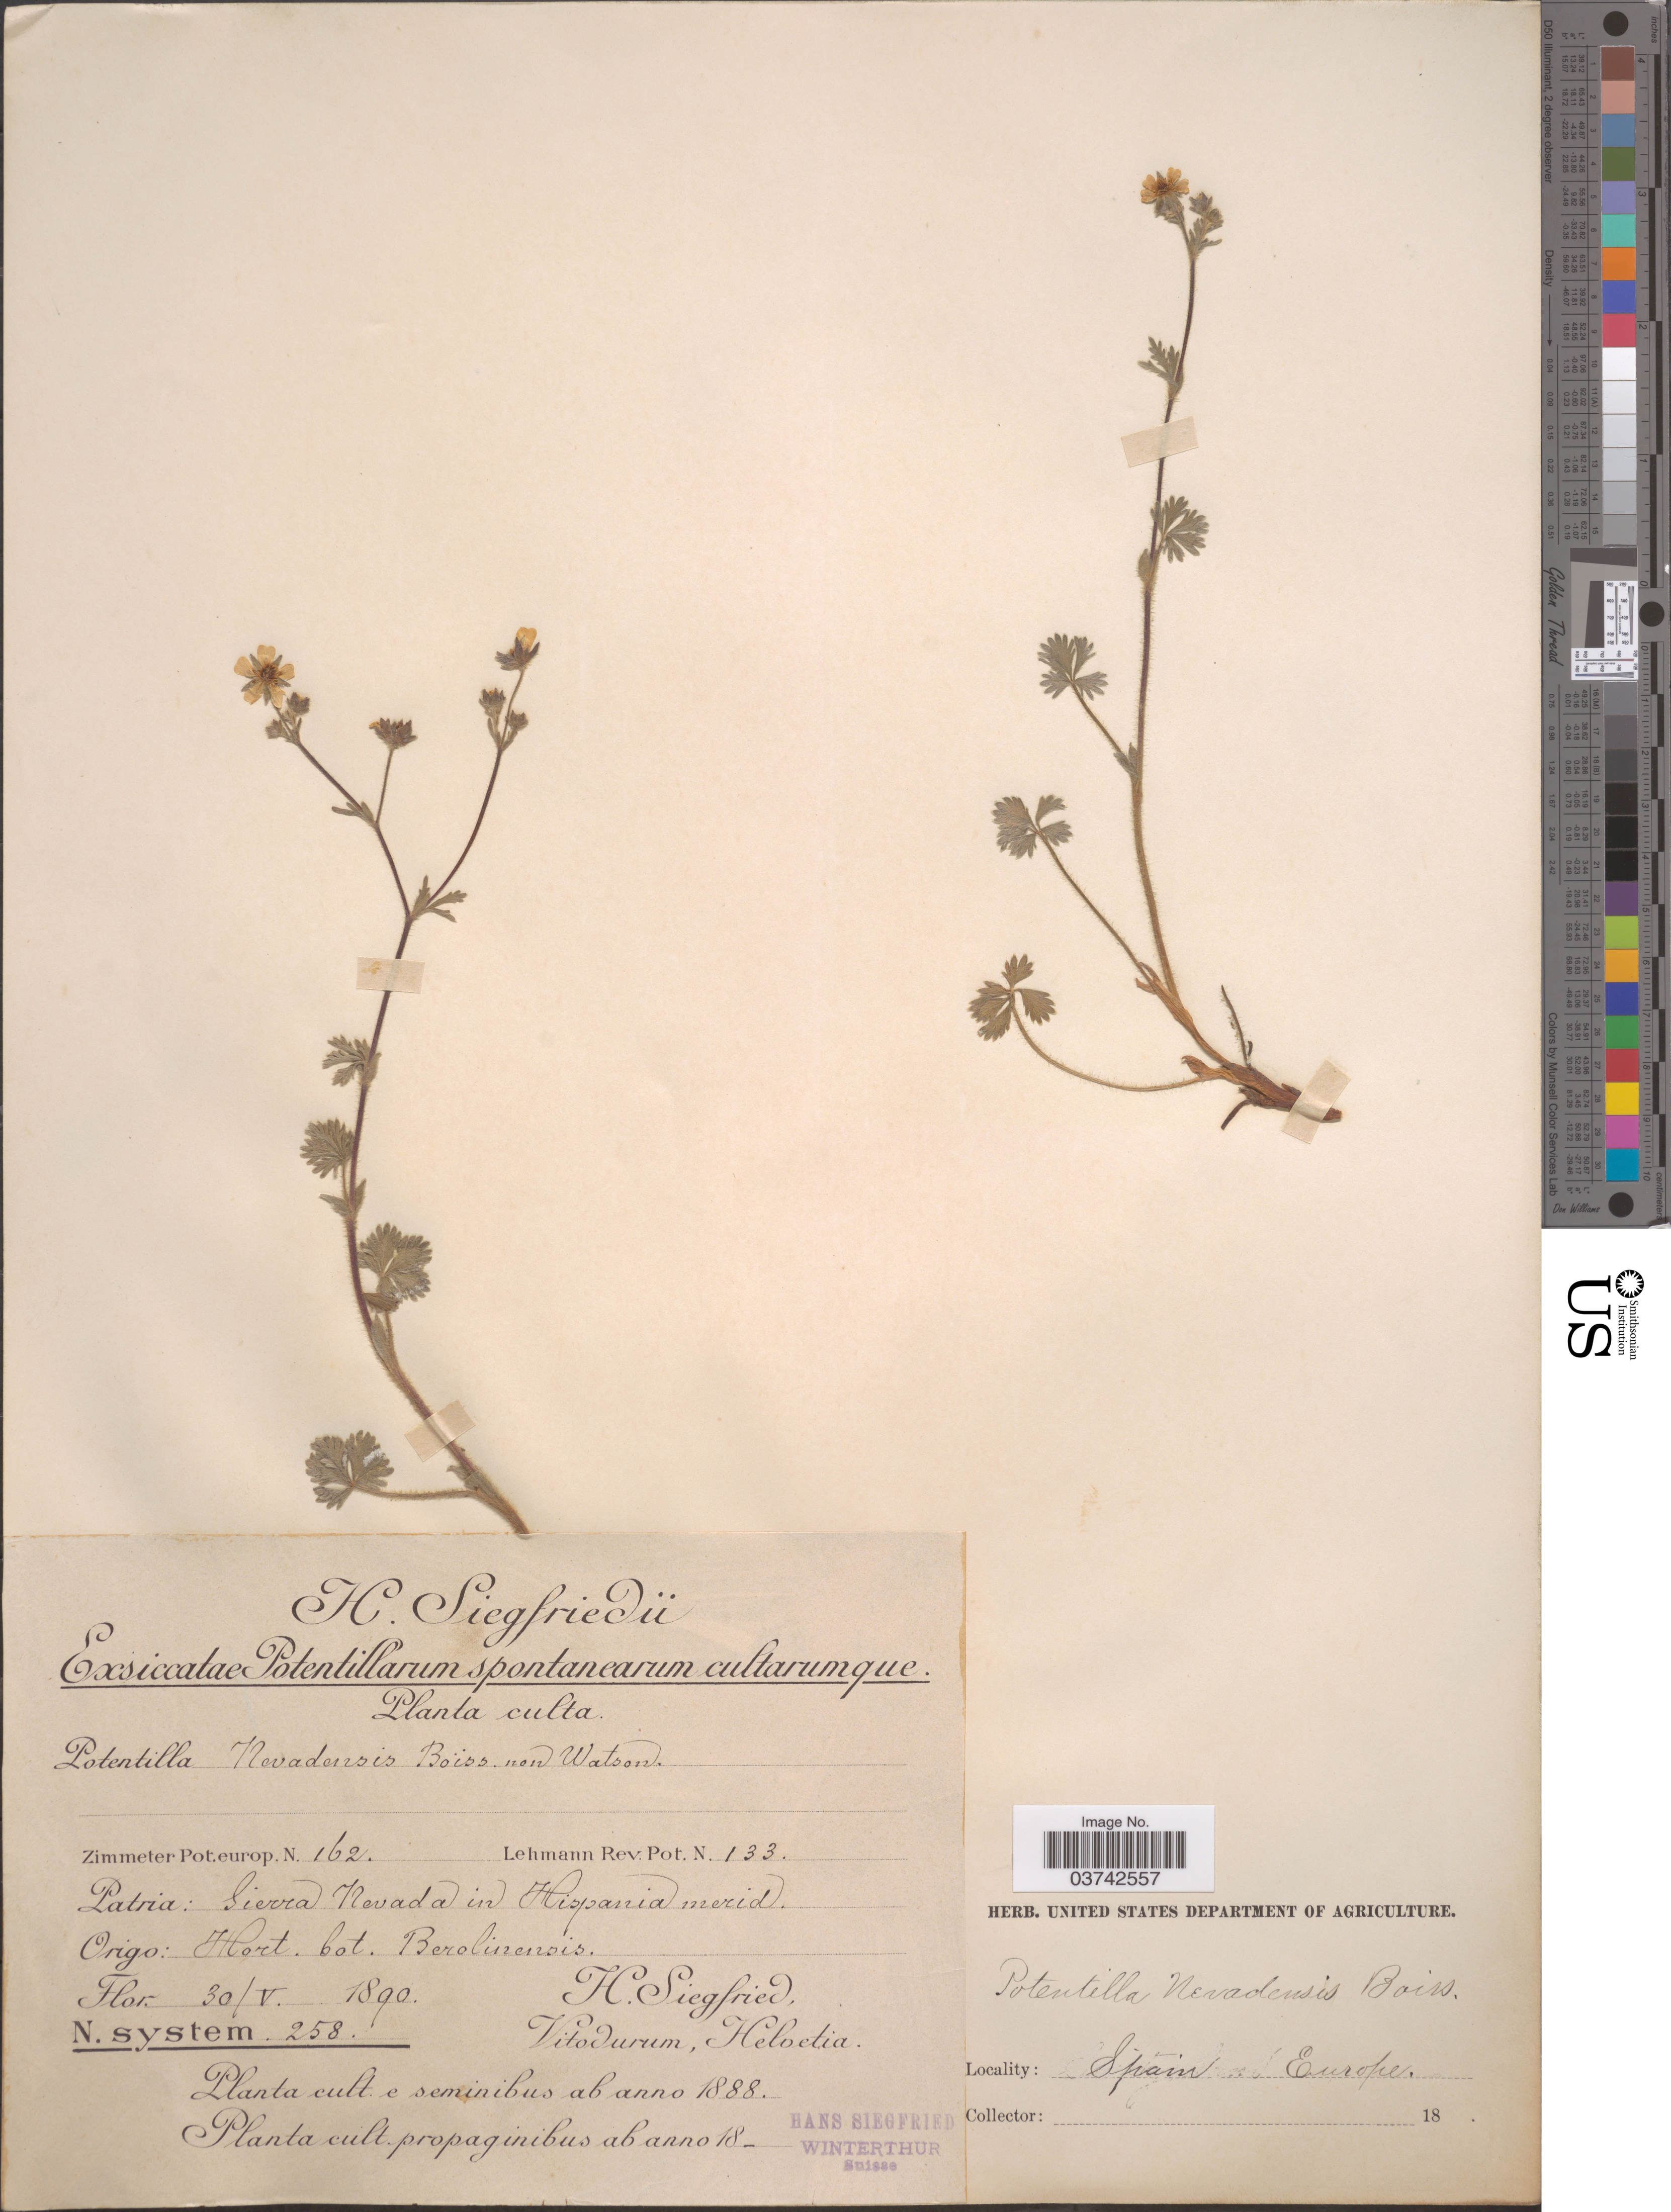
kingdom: Plantae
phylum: Tracheophyta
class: Magnoliopsida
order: Rosales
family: Rosaceae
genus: Potentilla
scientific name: Potentilla nevadensis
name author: Boiss.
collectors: H. Siegfried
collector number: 258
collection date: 1890-05-30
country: Spain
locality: Sierra Nevada in Hispania merid. Hort. bot. Berolinensis.